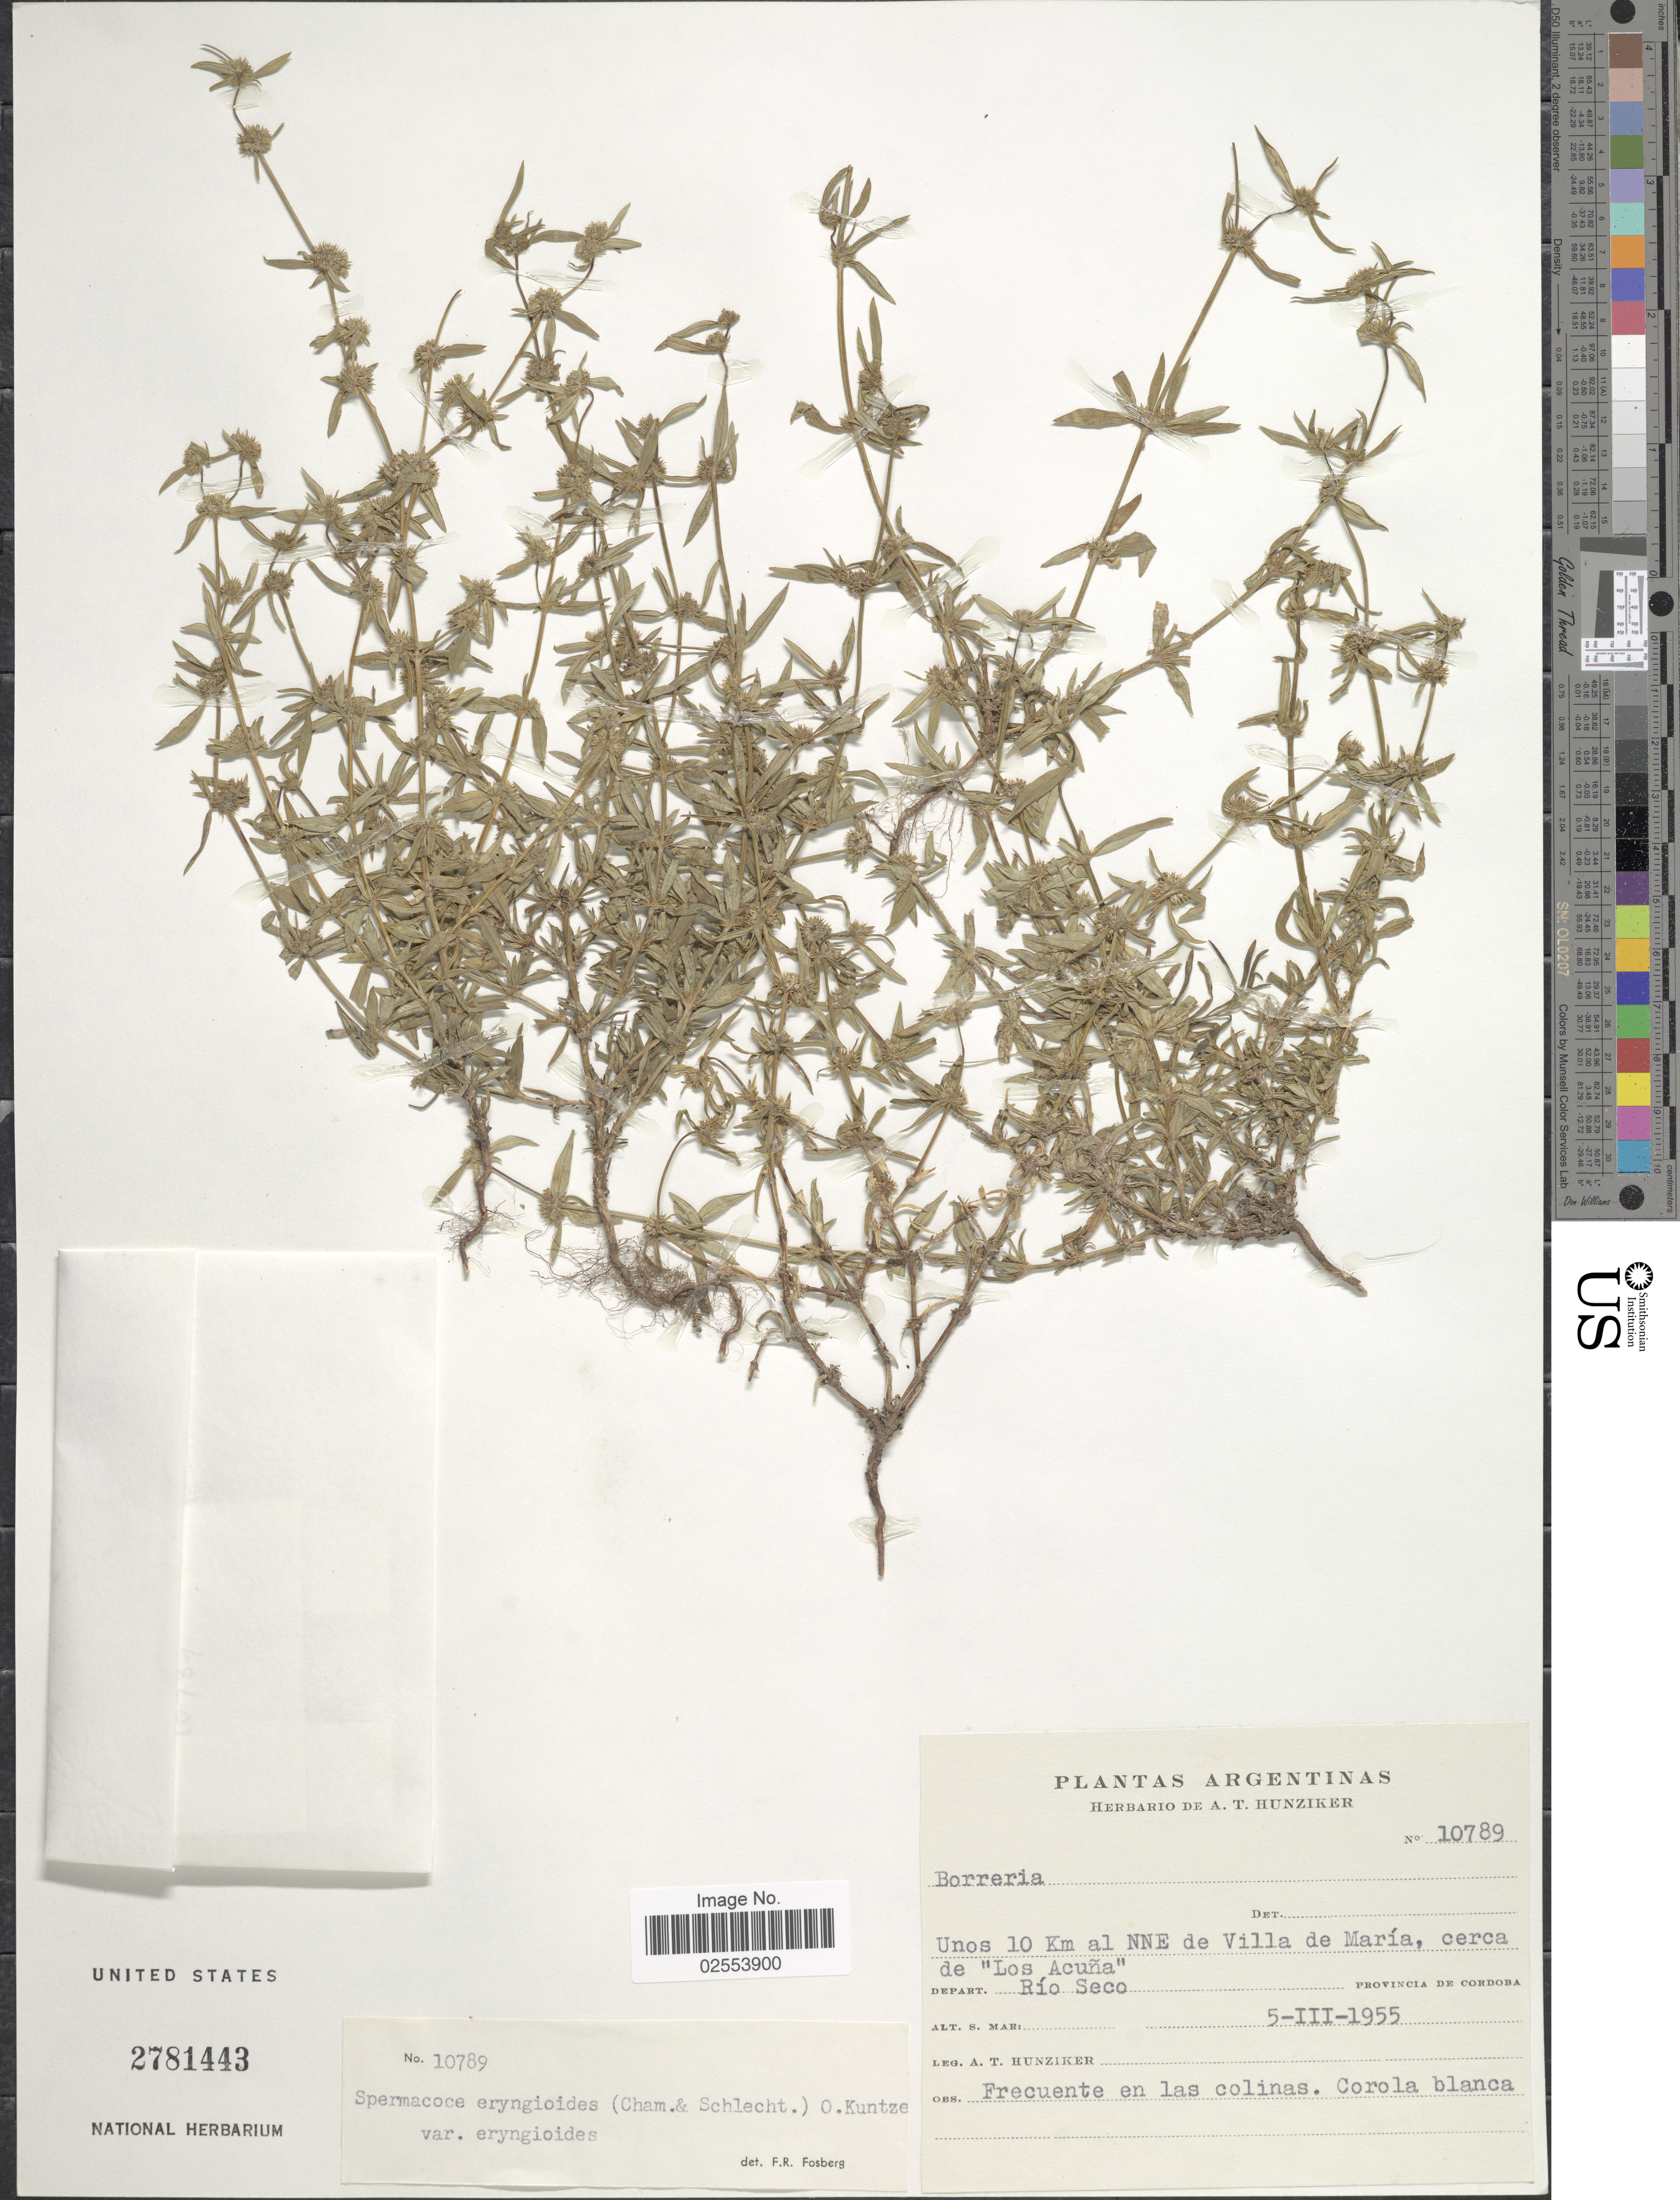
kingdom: Plantae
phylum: Tracheophyta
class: Magnoliopsida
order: Gentianales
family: Rubiaceae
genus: Spermacoce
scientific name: Spermacoce eryngioides var. eryngioides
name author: (Cham. & Schltdl.) Kuntze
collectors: A. T. Hunziker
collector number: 10789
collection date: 1955-03-05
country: Argentina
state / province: Cordoba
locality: Unos 10 Km al NNE de Villa de Maria, cerca de "Los Acuna", Depart. Rio Seco.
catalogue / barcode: US 2781443